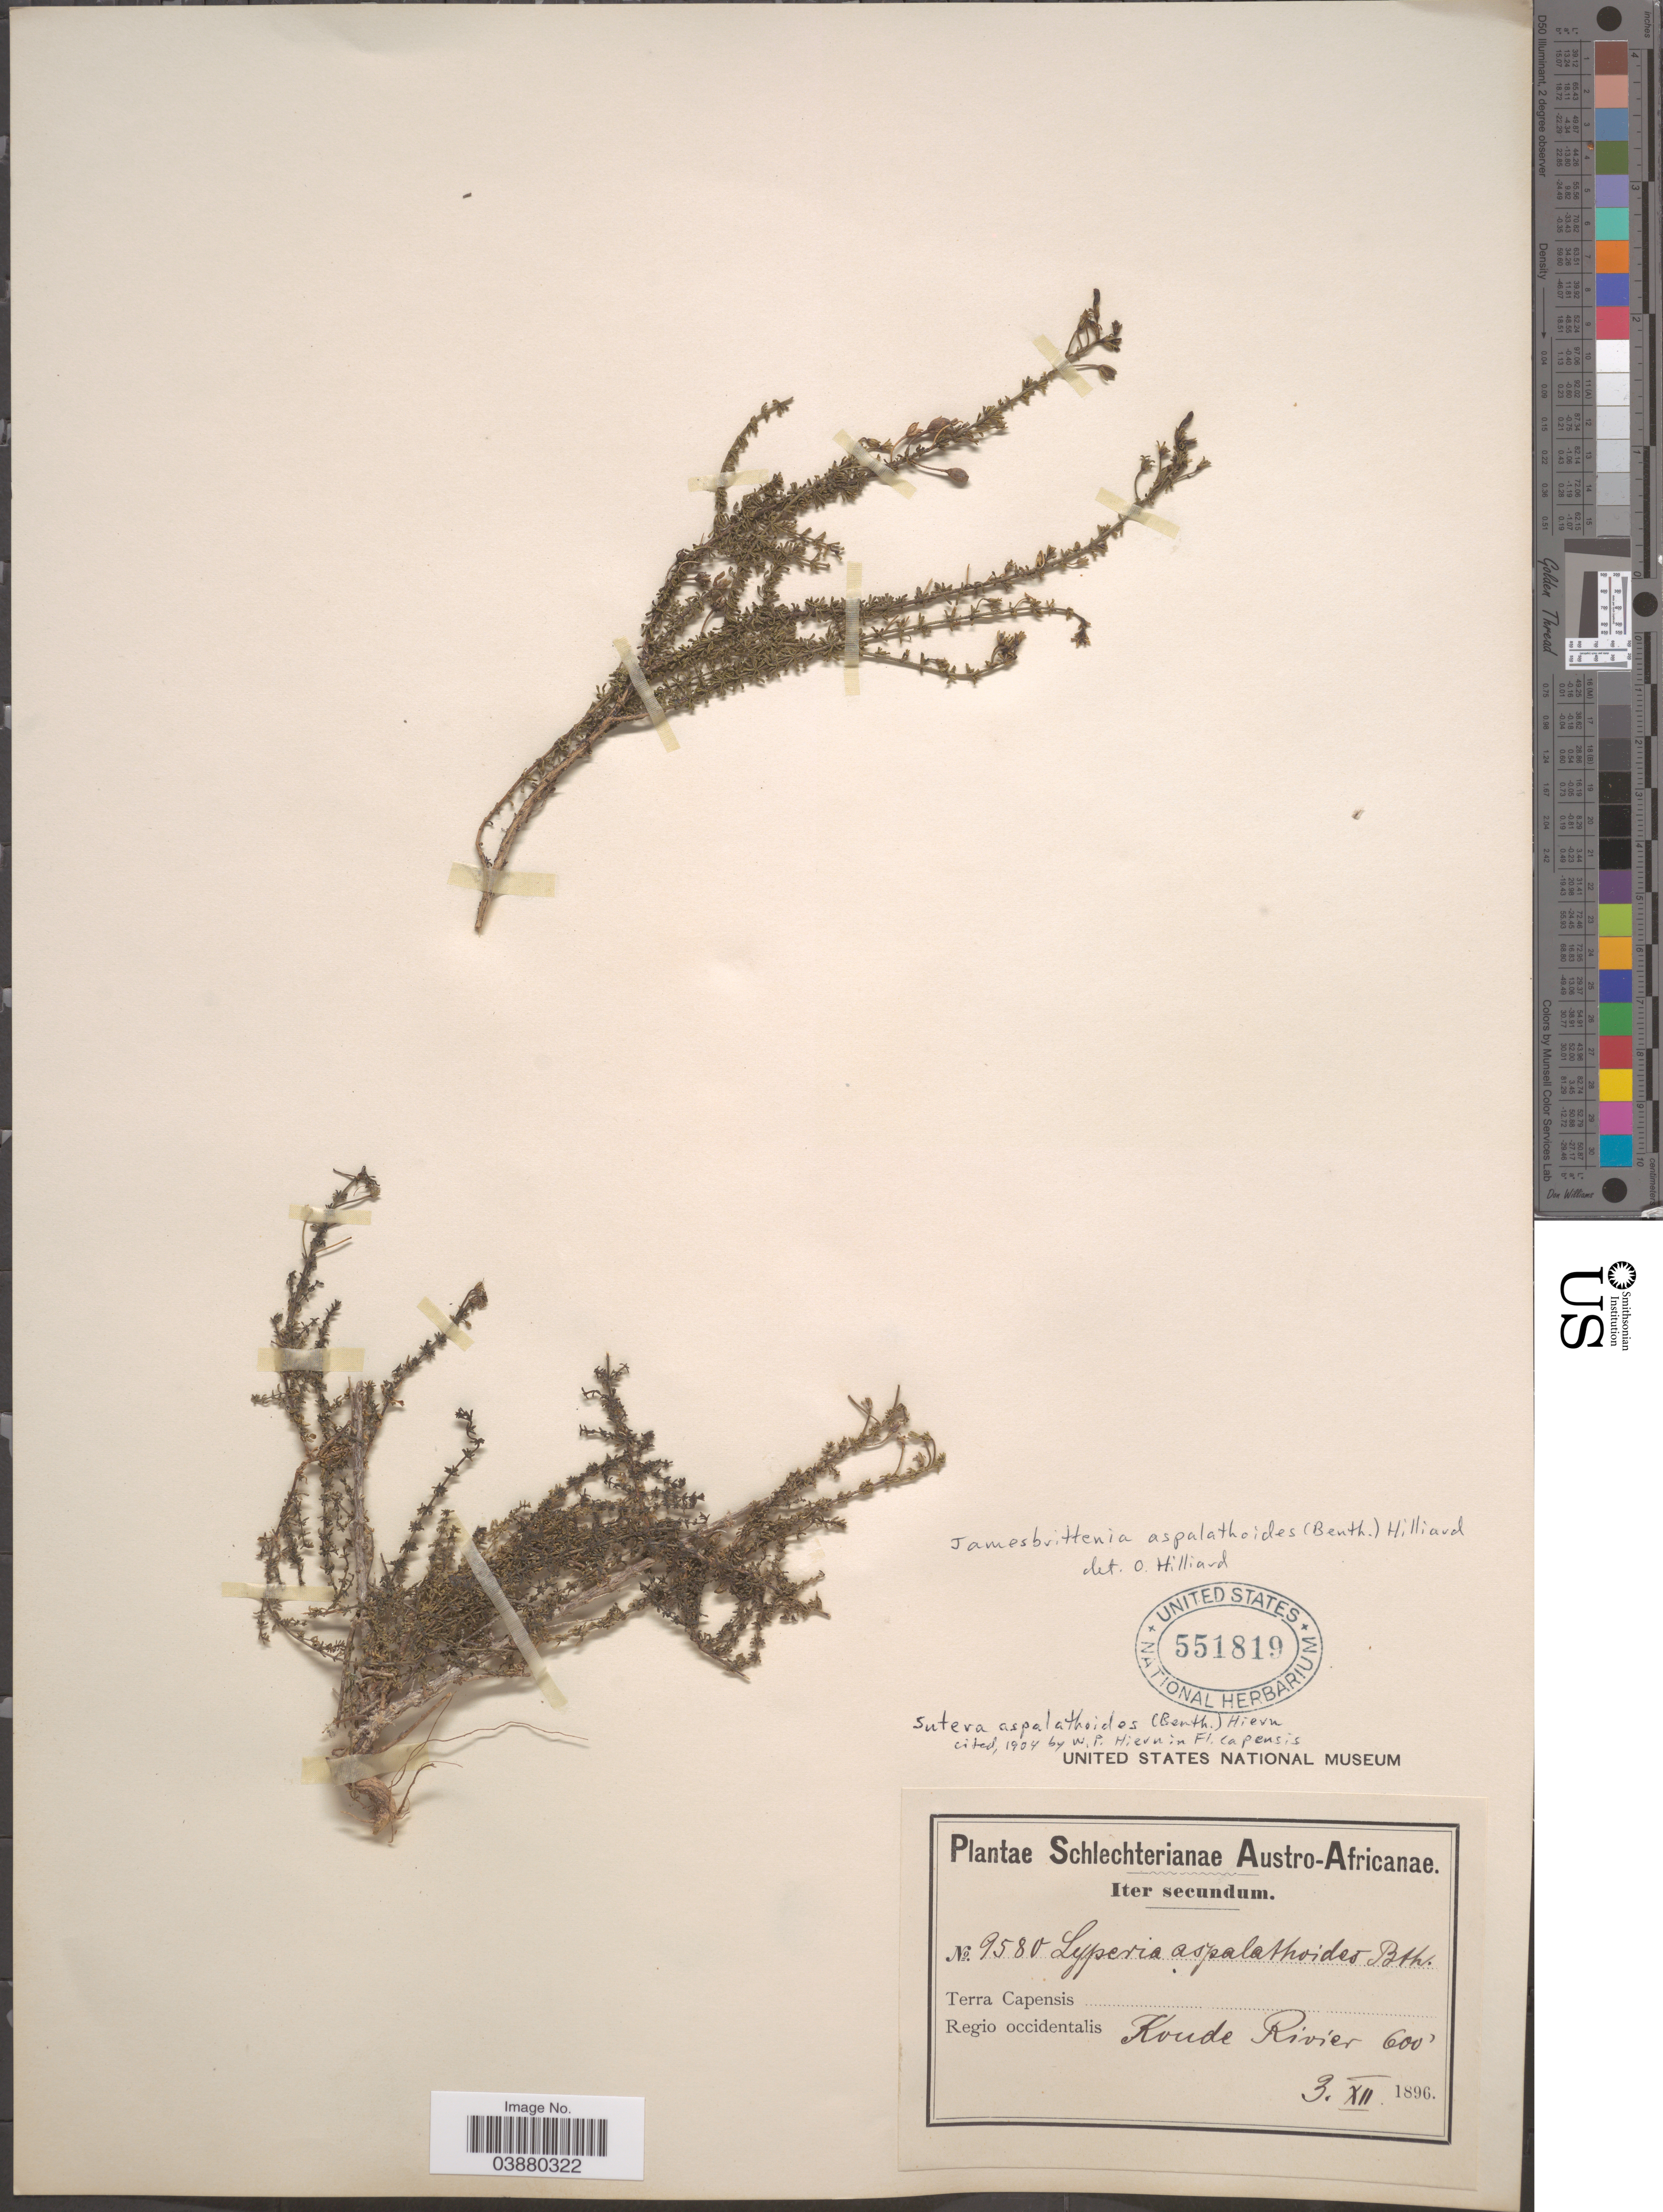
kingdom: Plantae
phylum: Tracheophyta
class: Magnoliopsida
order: Lamiales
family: Scrophulariaceae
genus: Jamesbrittenia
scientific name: Jamesbrittenia aspalathoides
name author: (Benth.) Hilliard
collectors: Schlechter, --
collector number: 9580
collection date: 1896-12-03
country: South Africa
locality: Austro-Africanae. Terra Capensis. Regio occidentalis. Koude Rivier.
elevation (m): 183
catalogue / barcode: US 551819